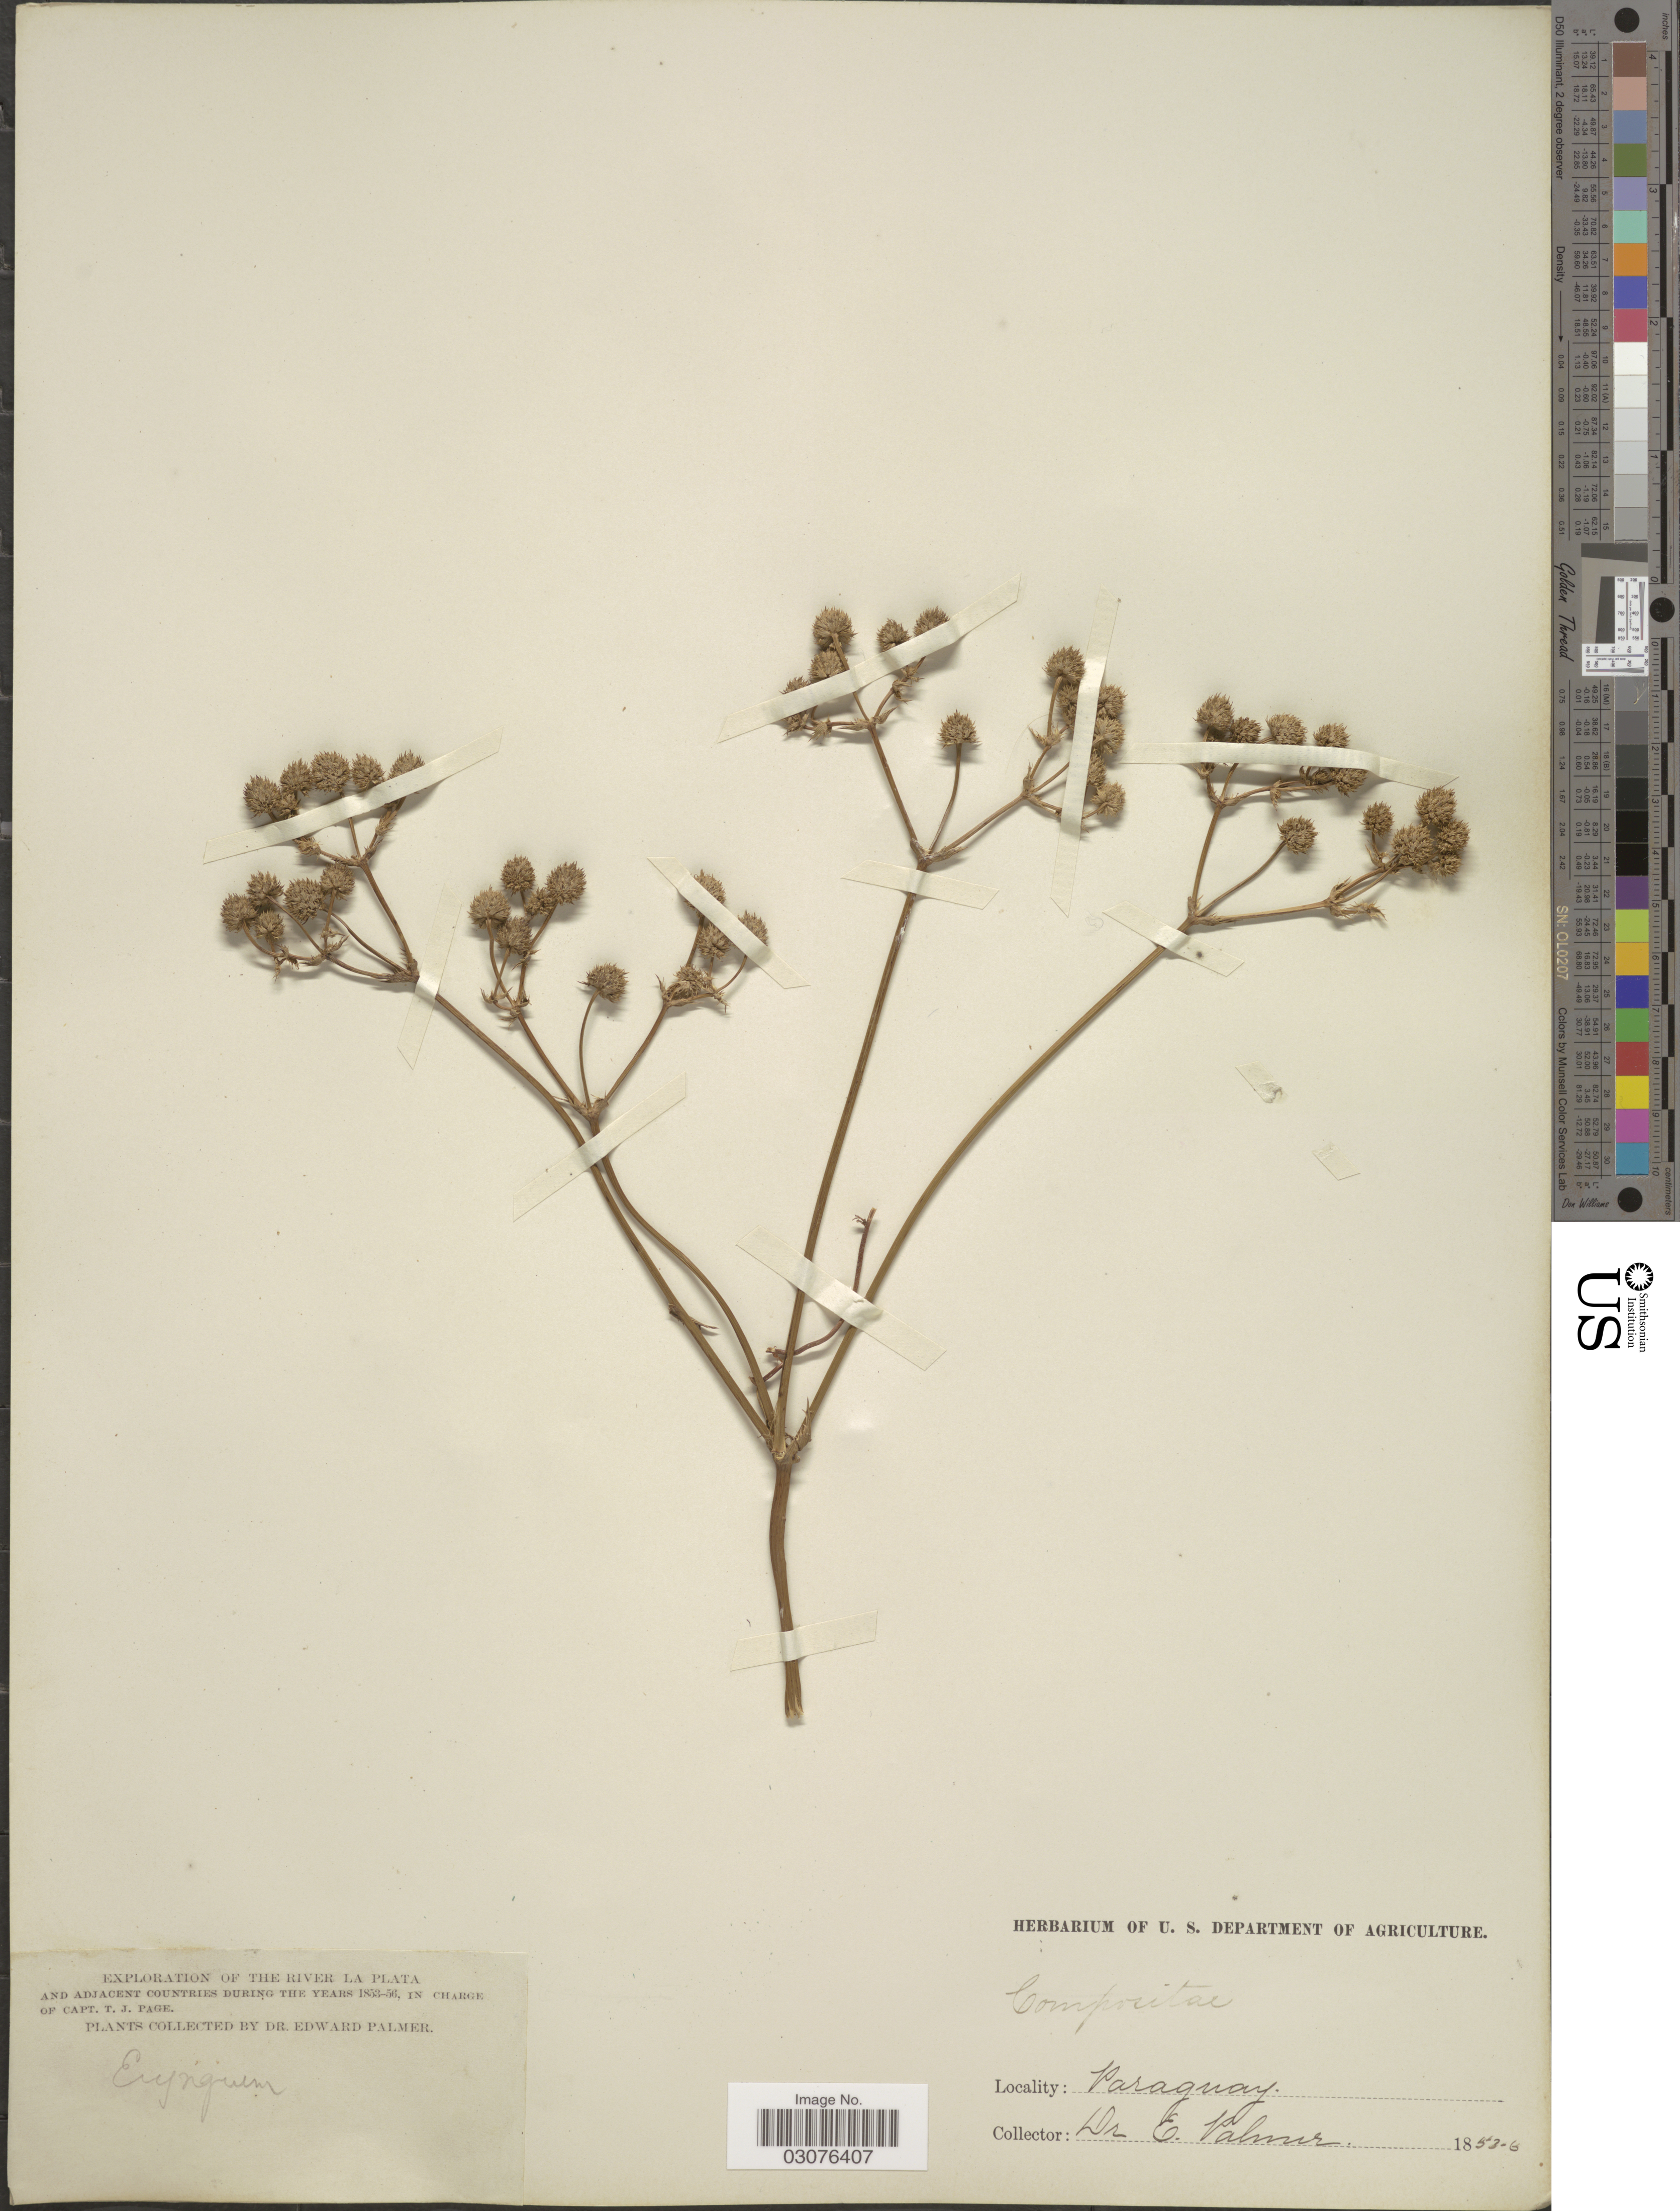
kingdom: Plantae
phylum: Tracheophyta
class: Magnoliopsida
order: Apiales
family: Apiaceae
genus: Eryngium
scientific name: Eryngium floribundum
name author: Cham. & Schltdl.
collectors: E. Palmer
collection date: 1853/1856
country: Paraguay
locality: The River la Plata and adjacent countries.